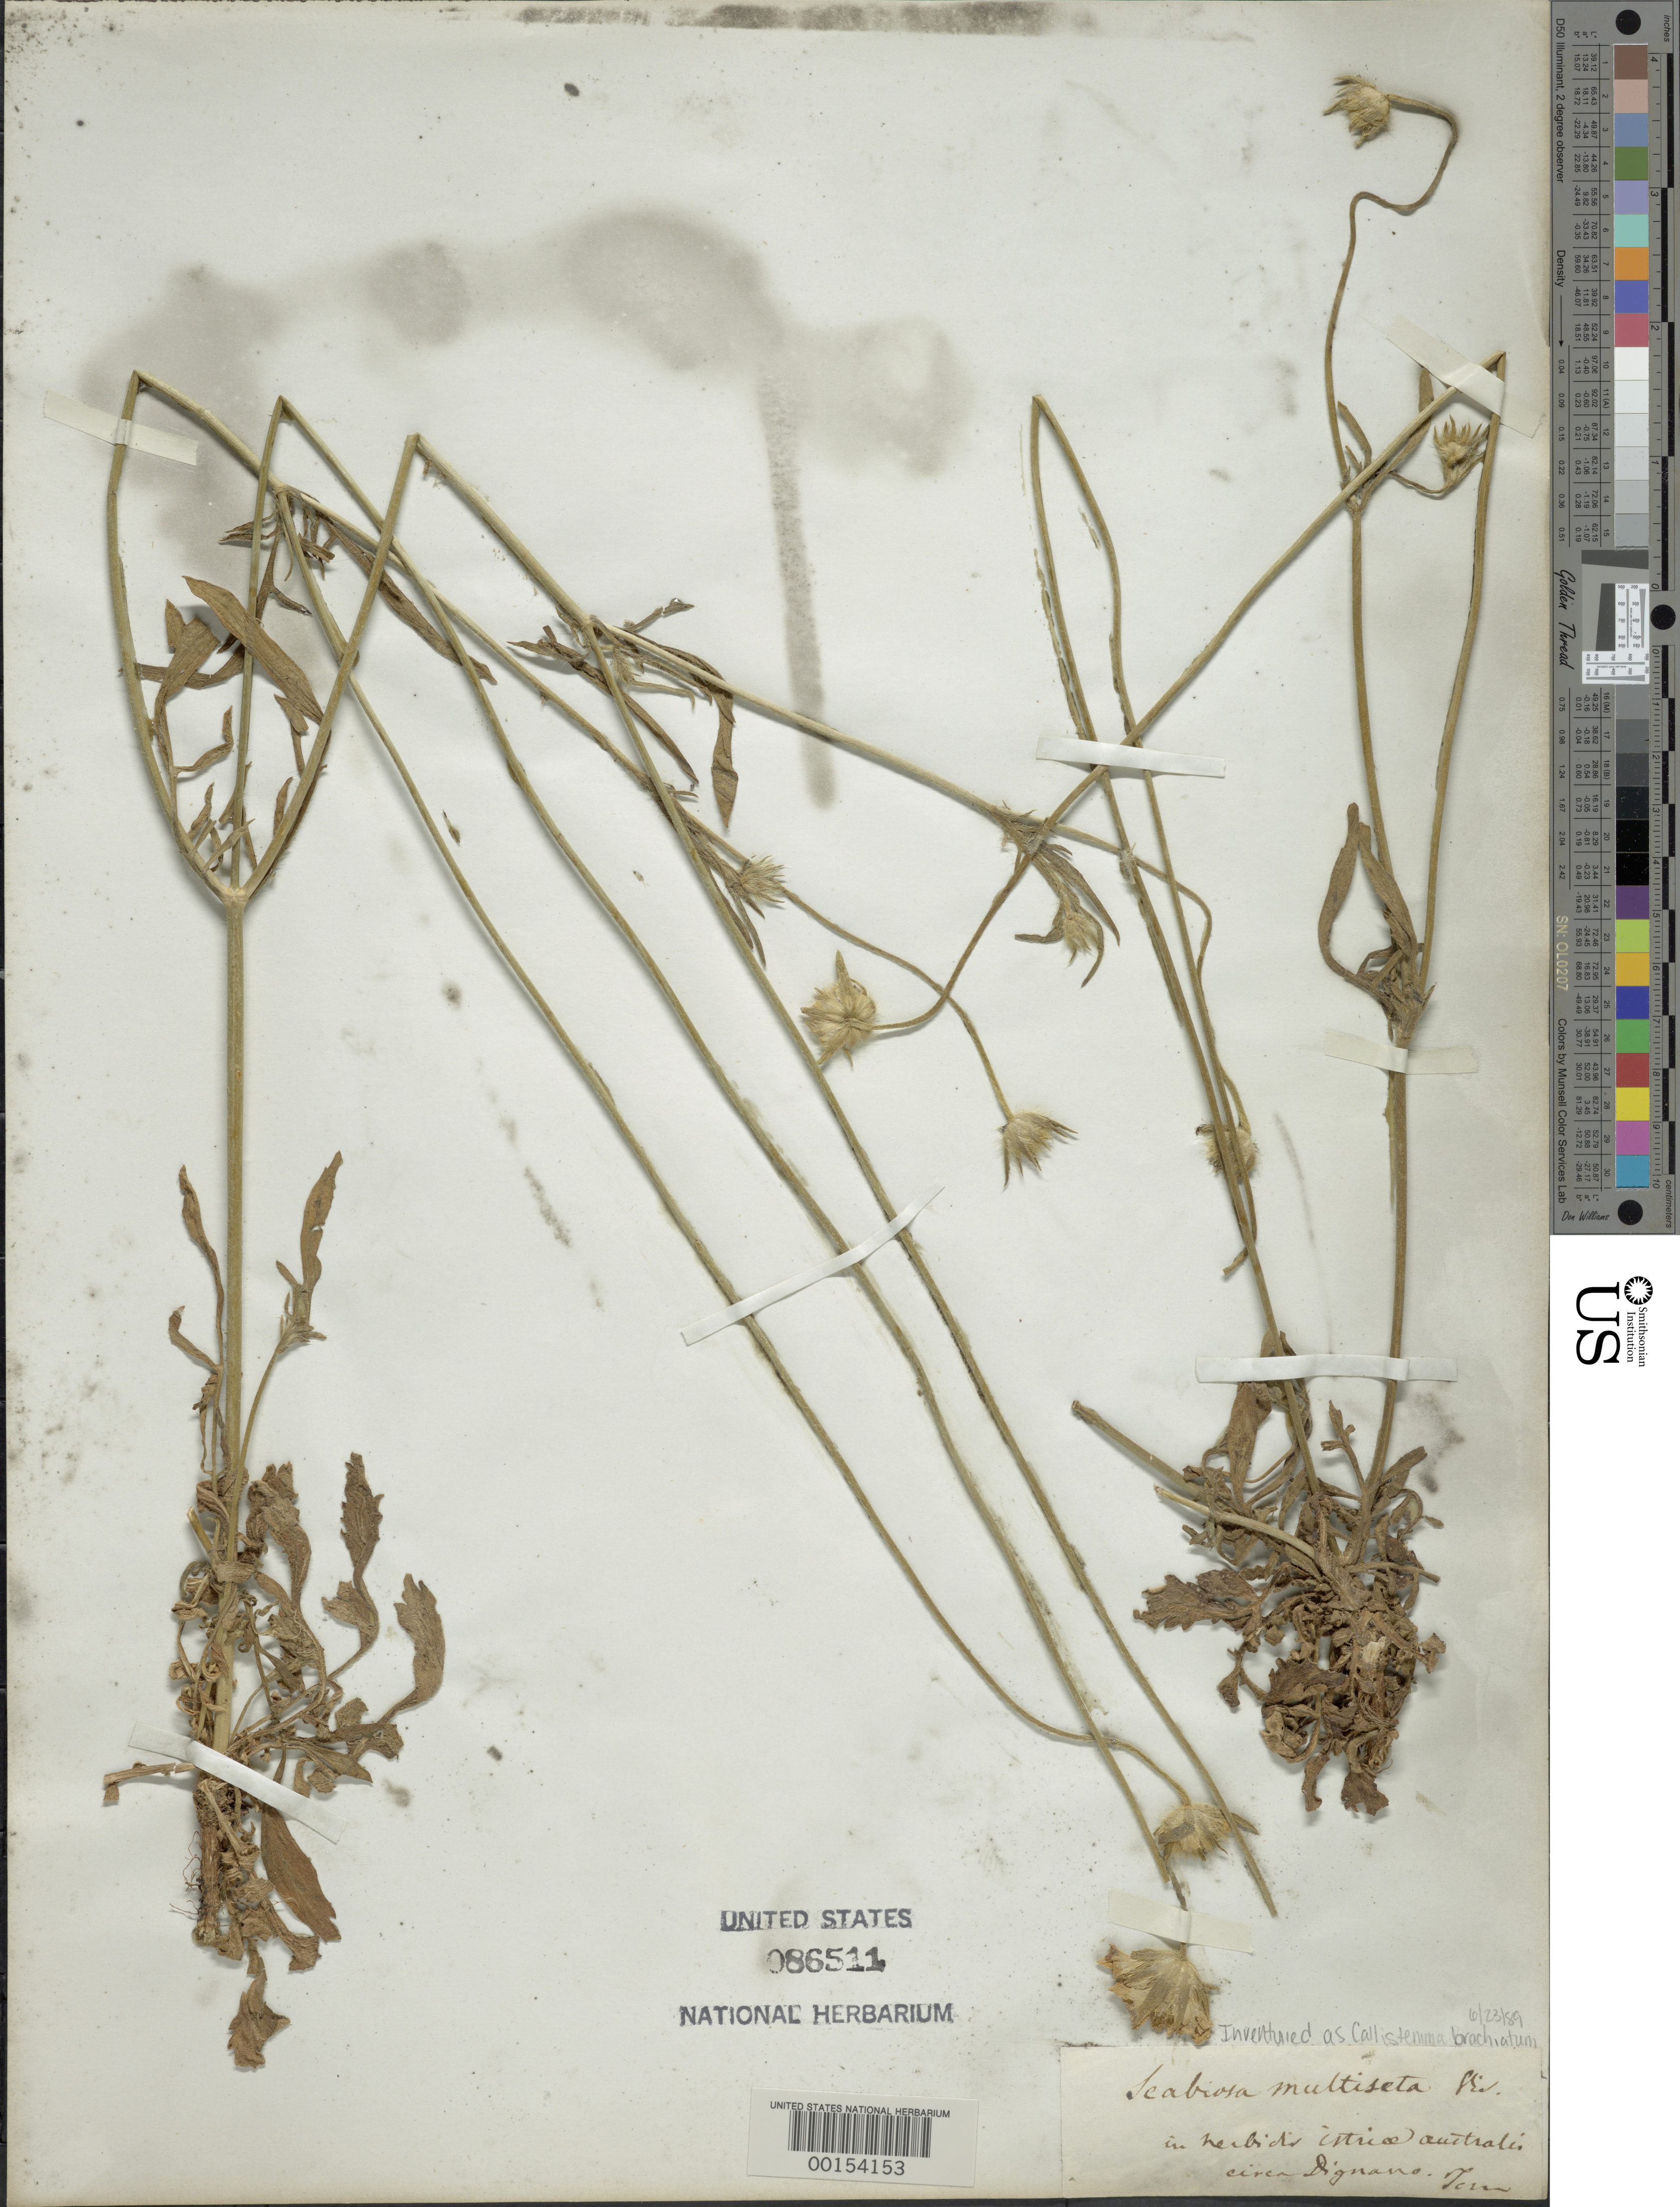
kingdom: Plantae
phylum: Tracheophyta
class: Magnoliopsida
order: Dipsacales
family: Caprifoliaceae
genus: Tremastelma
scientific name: Tremastelma palaestinum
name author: (L.) Janch.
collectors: S. Frezn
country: Croatia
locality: Istriaca, Dignano. [= Vodnjan]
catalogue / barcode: US 86511